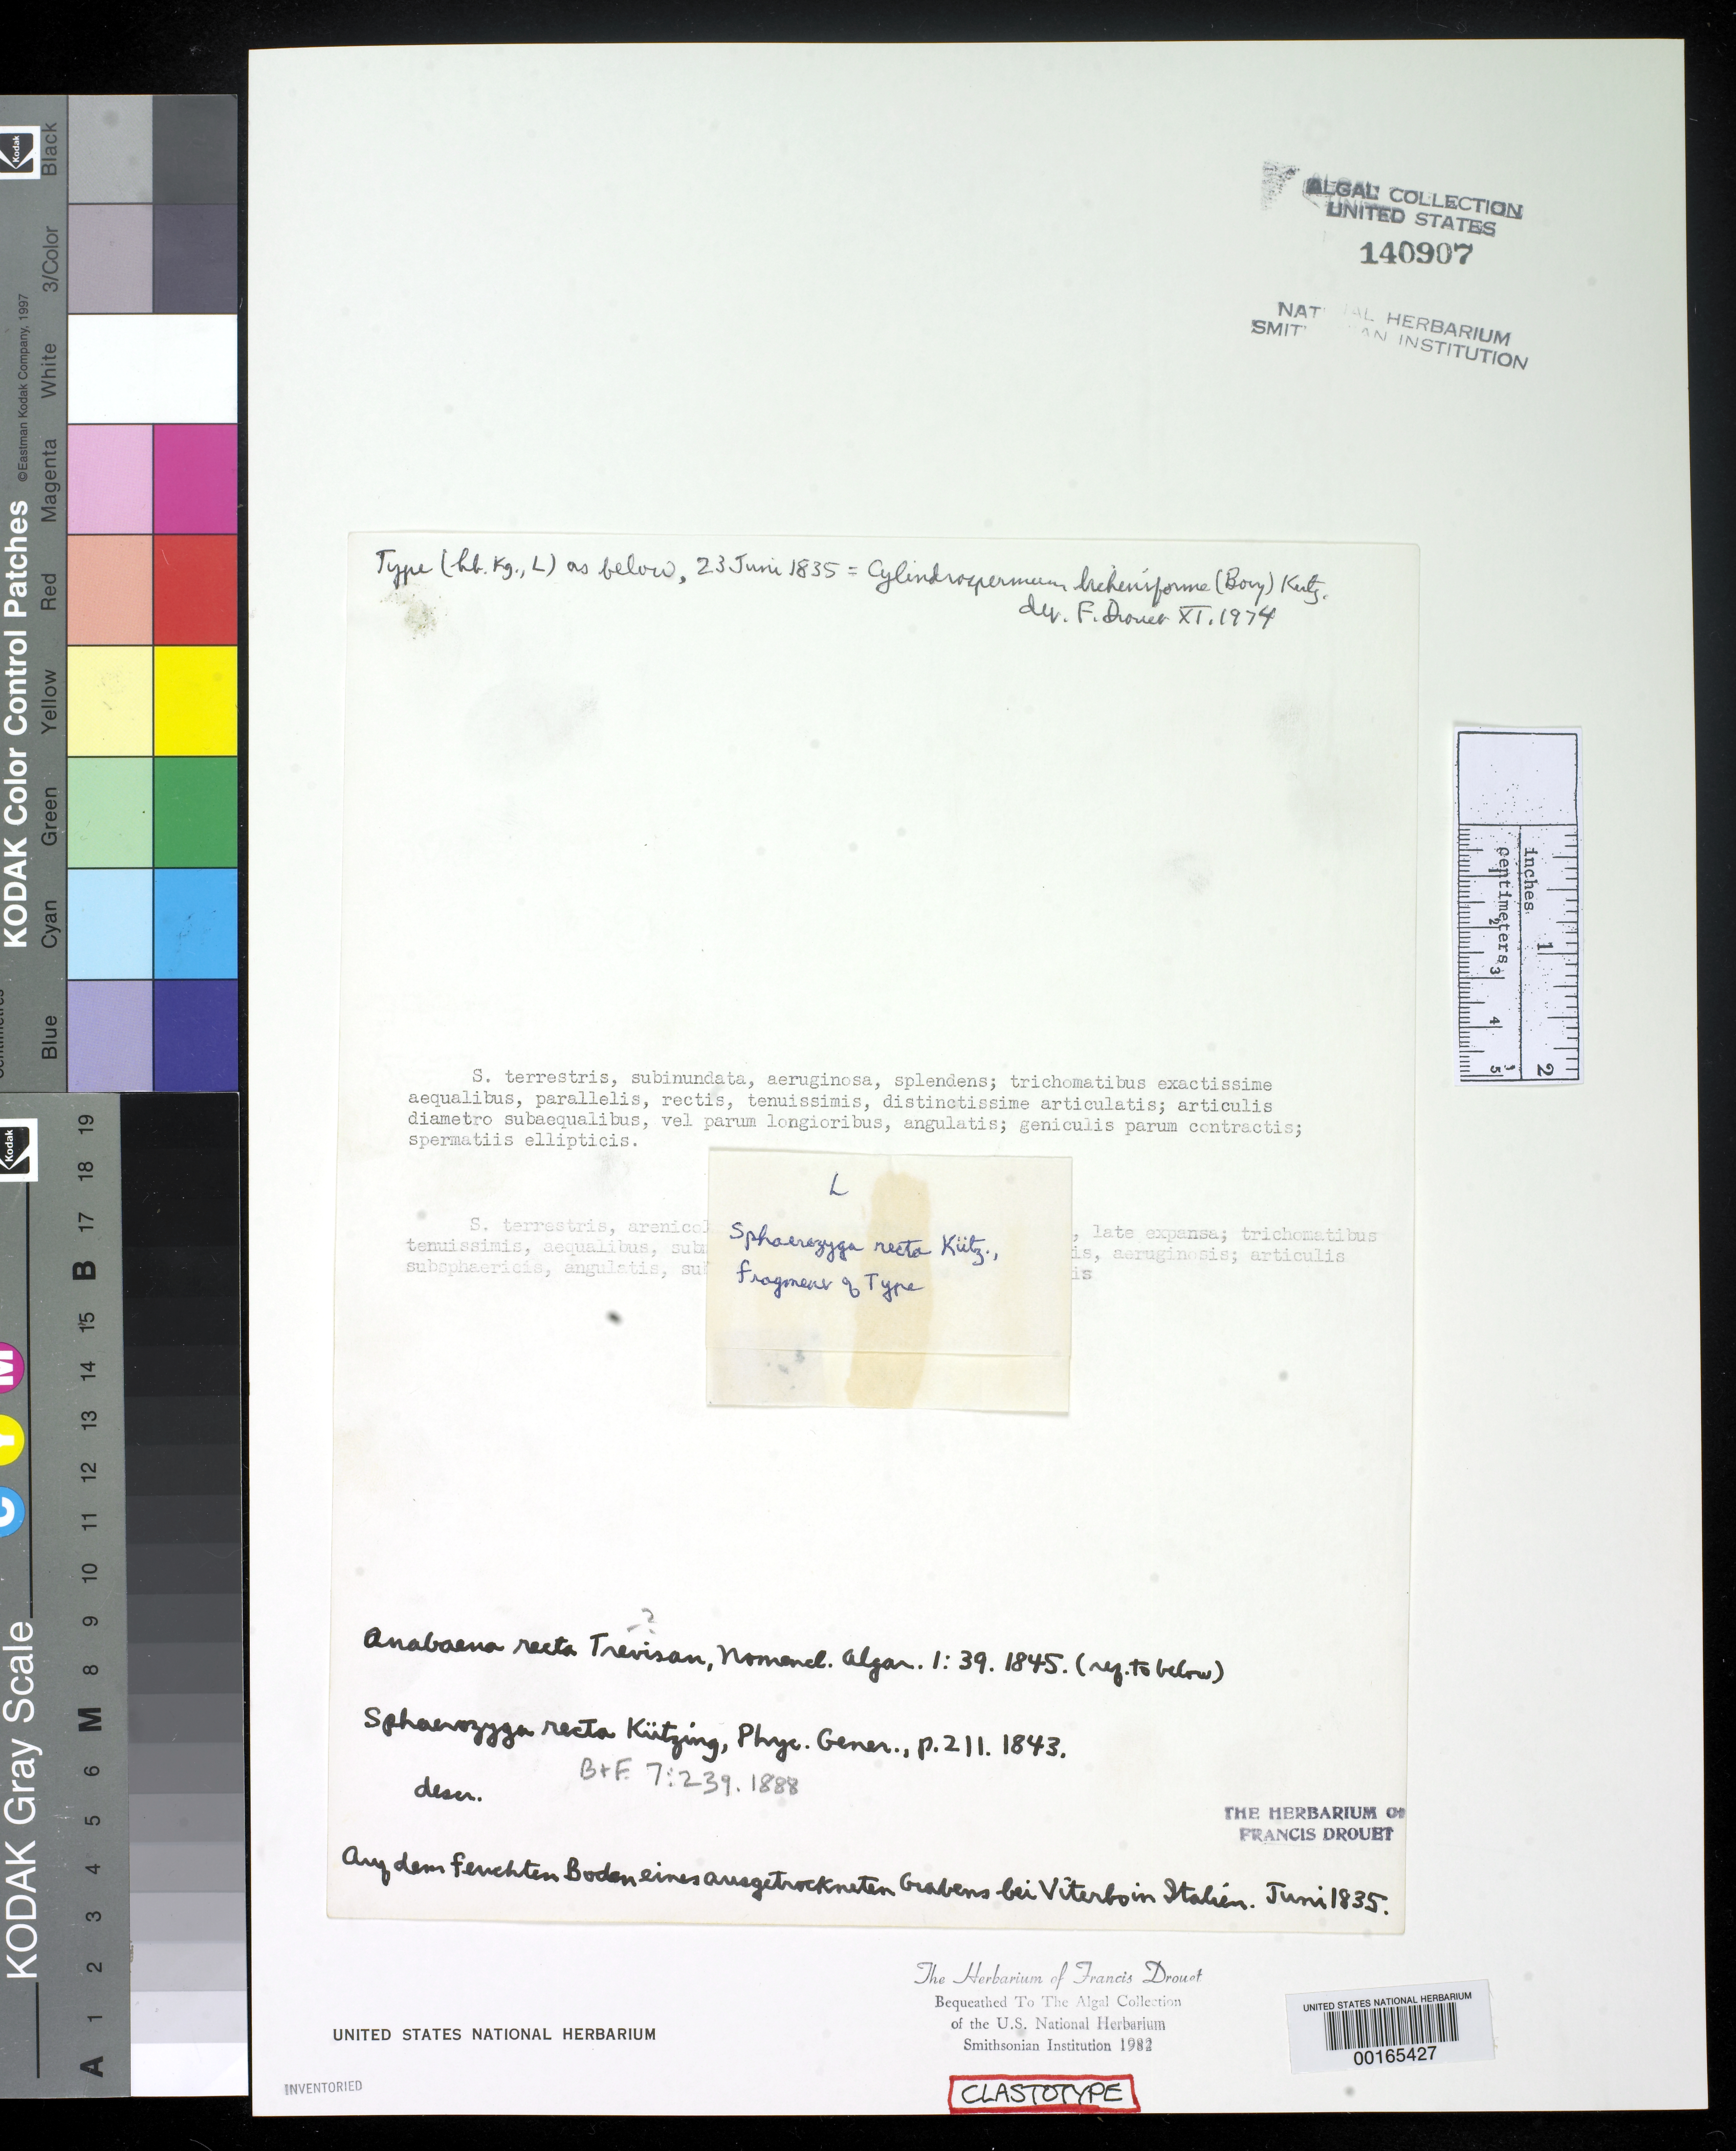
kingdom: Bacteria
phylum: Cyanobacteria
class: Cyanobacteriia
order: Cyanobacteriales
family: Nostocaceae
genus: Sphaerozyga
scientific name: Sphaerozyga recta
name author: Kütz.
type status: Clastotype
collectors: Kuetzing, F.T. (herbarium)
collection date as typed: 23 Jun 1835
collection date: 1835-06-23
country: Italy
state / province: Lazio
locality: Viterbo.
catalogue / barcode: US 140907